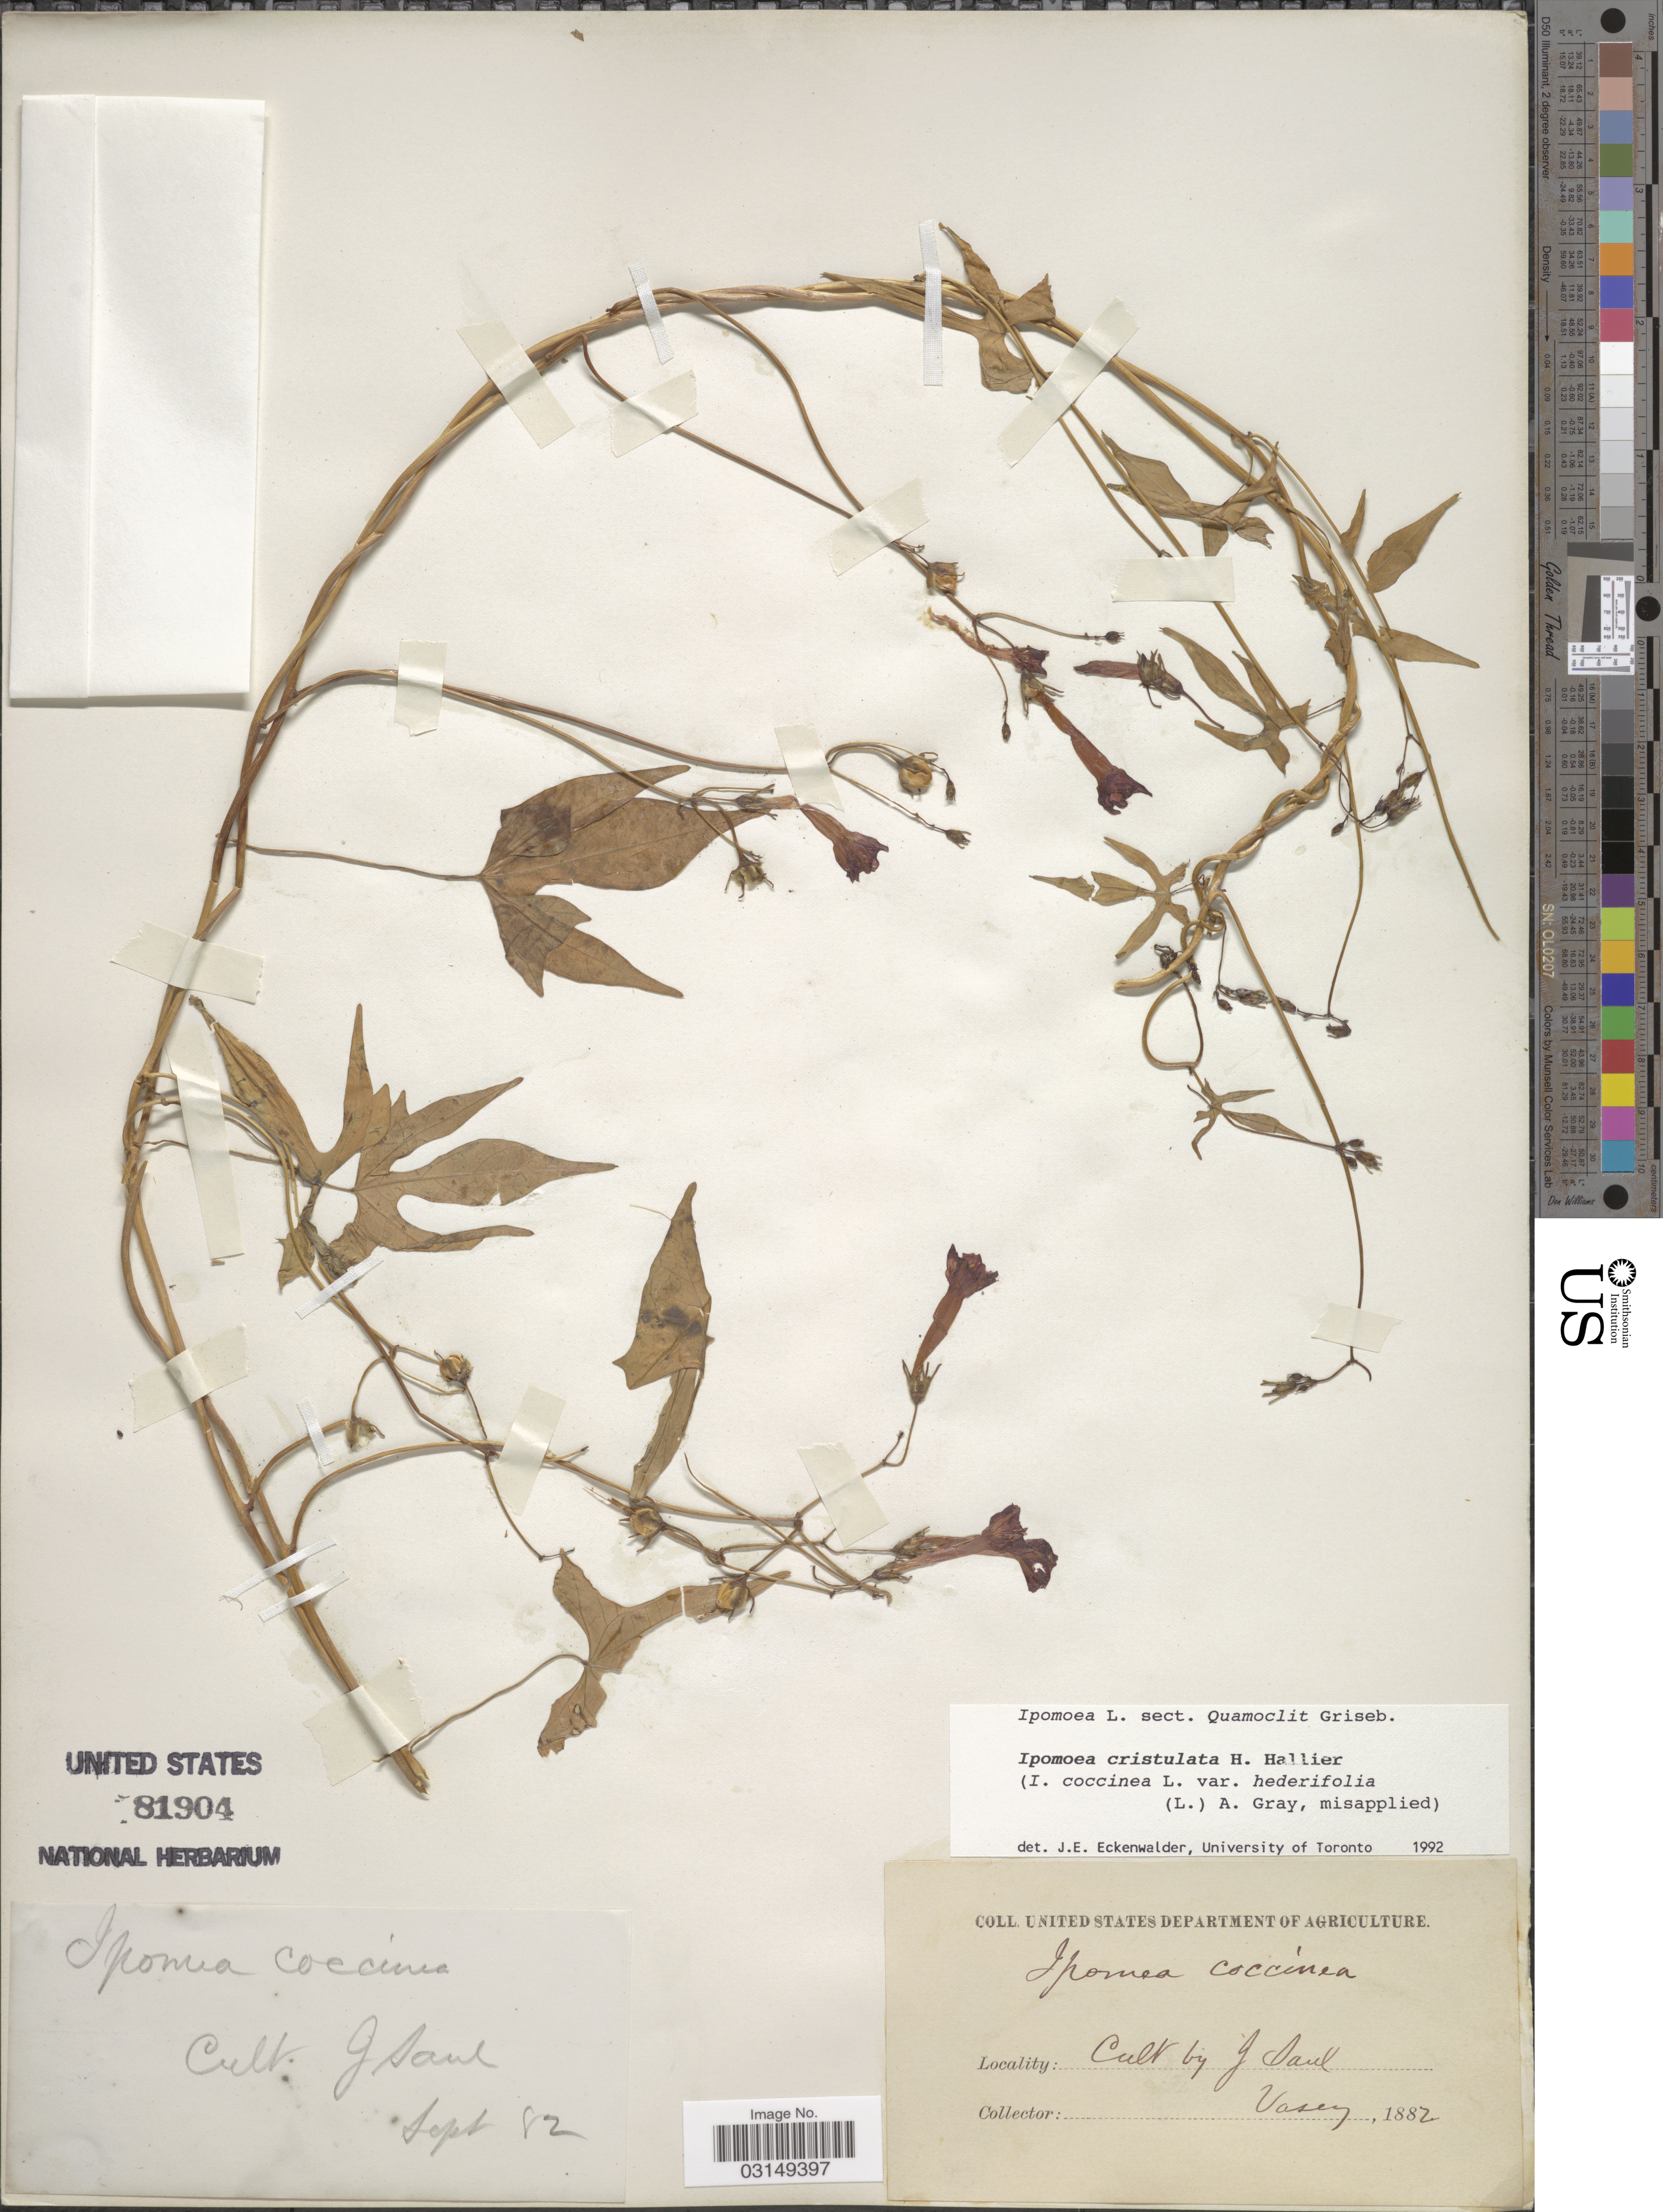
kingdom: Plantae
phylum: Tracheophyta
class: Magnoliopsida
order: Solanales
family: Convolvulaceae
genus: Ipomoea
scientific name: Ipomoea cristulata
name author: Hallier f.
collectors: Vasey, --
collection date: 1882-09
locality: Cult. J. Saul [unsure placement] [interpreted].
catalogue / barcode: US 81904